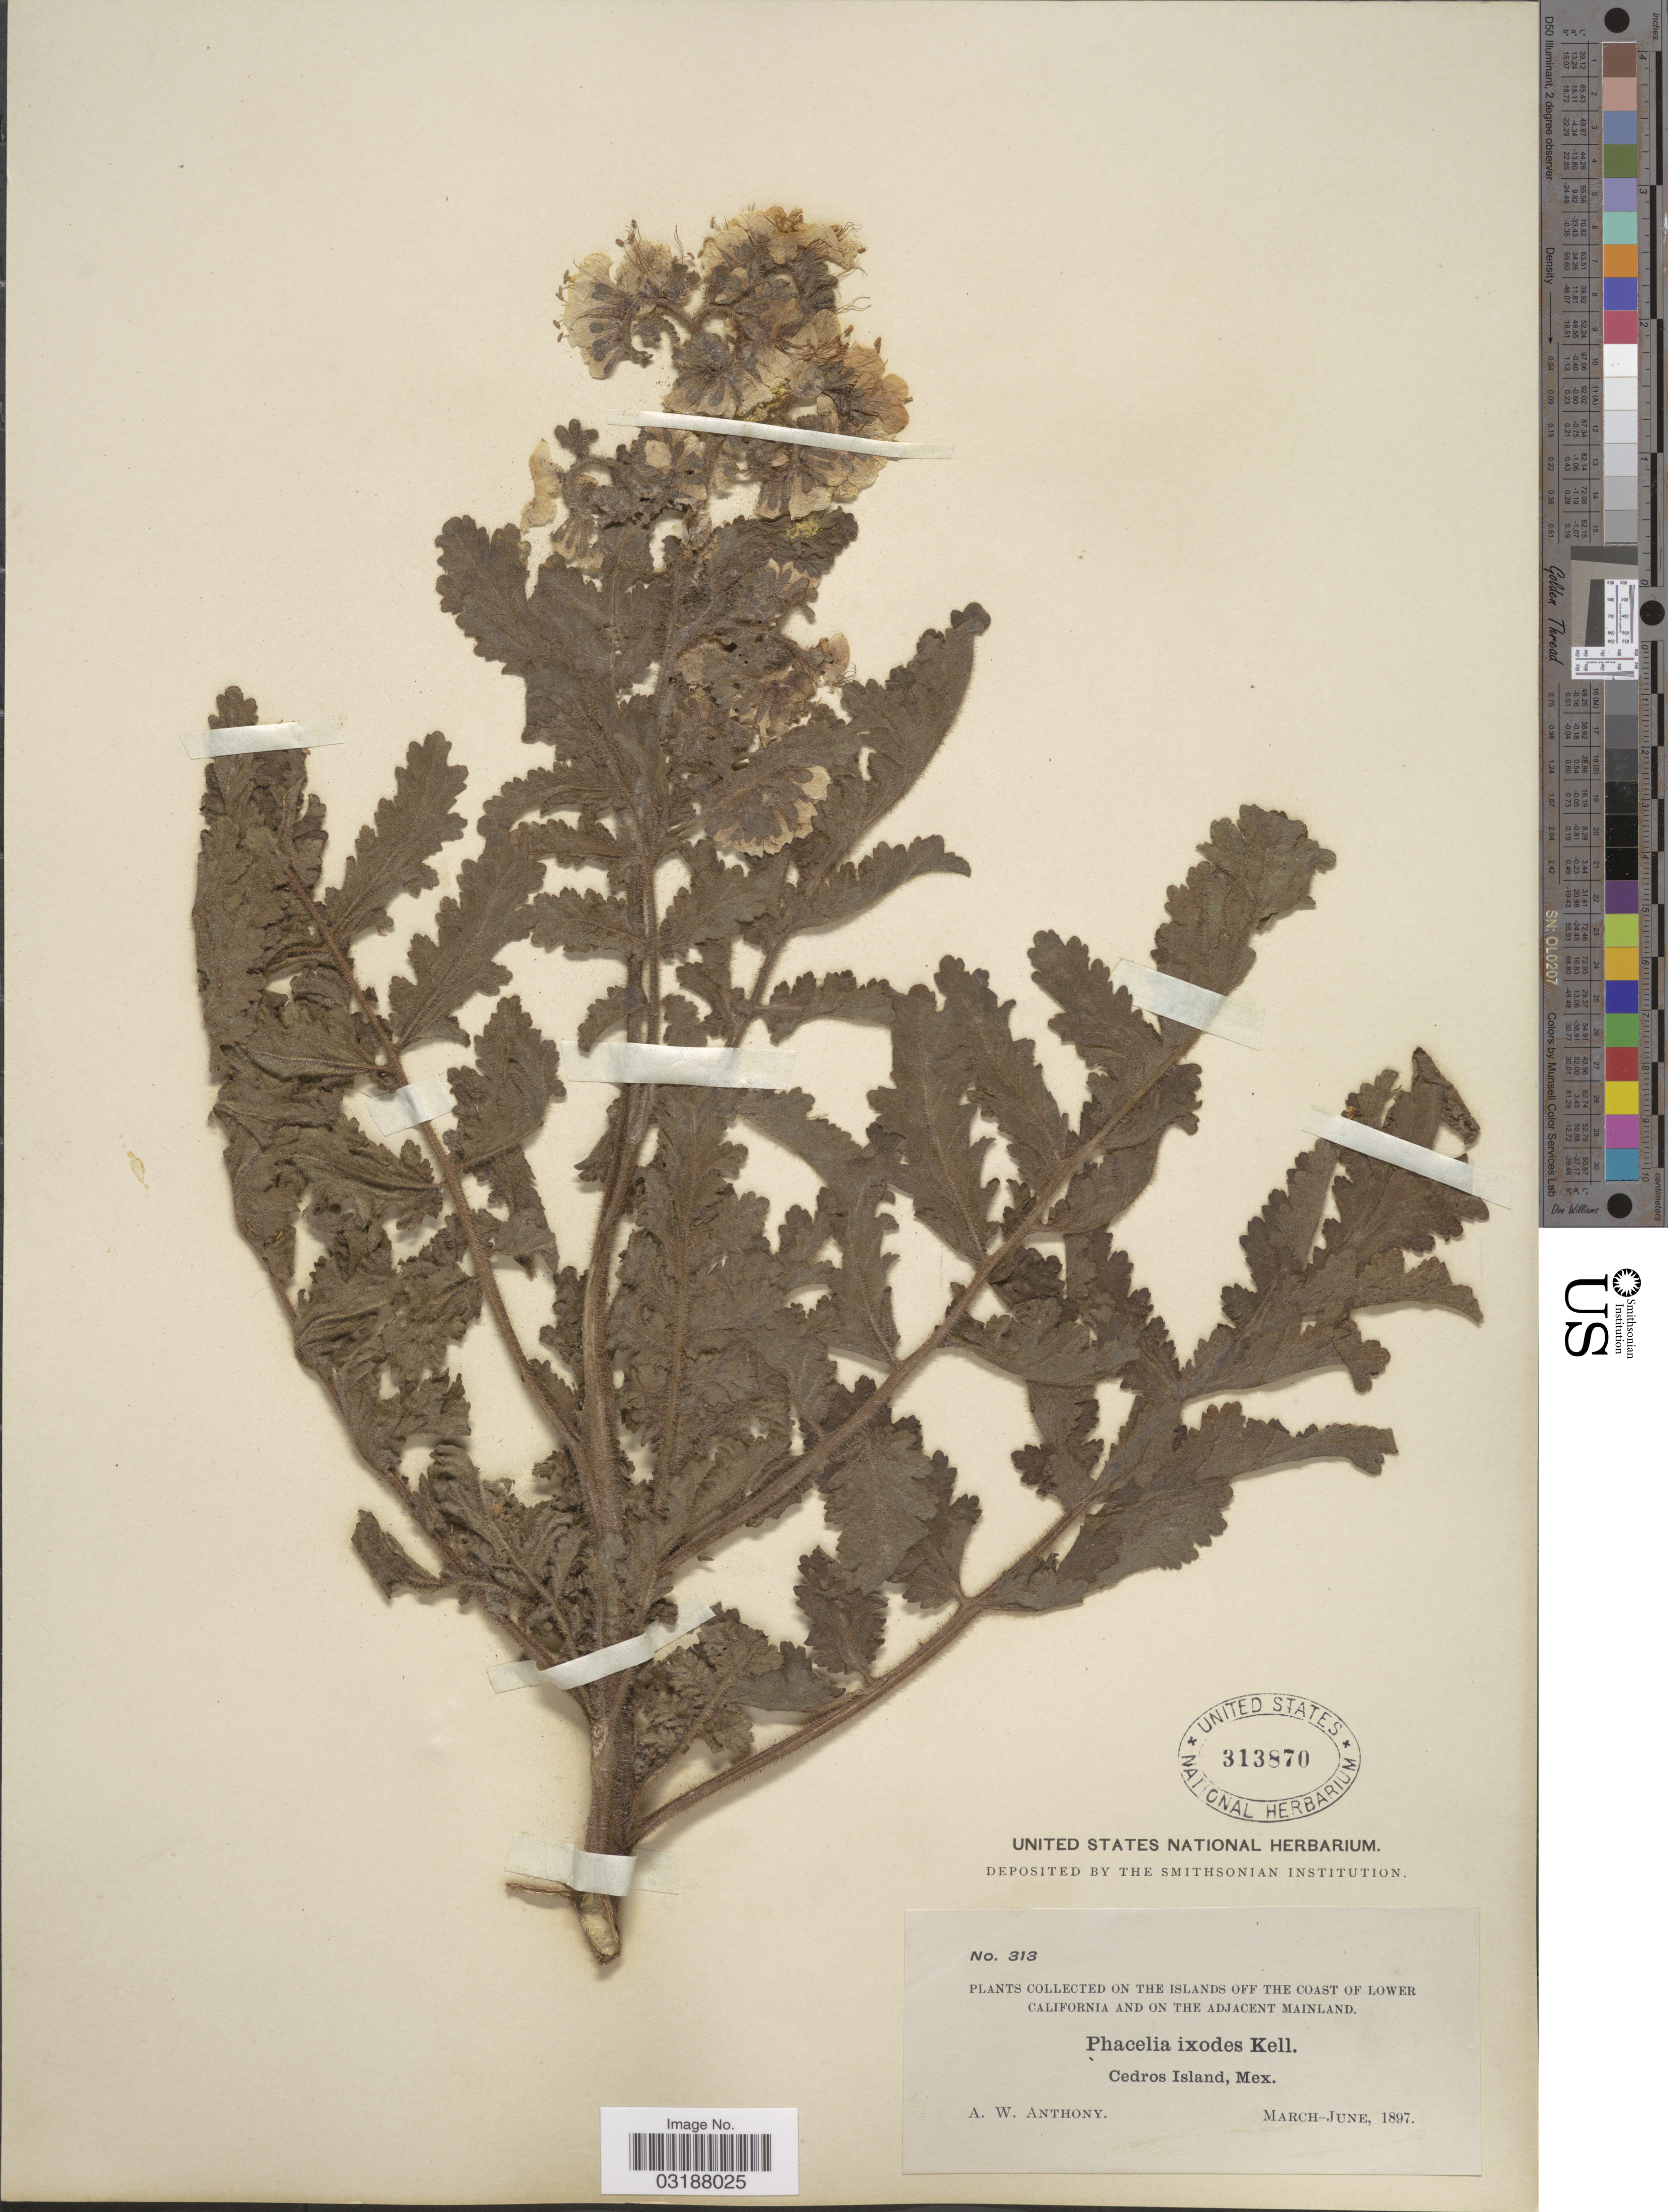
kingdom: Plantae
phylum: Tracheophyta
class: Magnoliopsida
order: Boraginales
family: Hydrophyllaceae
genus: Phacelia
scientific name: Phacelia ixodes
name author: Kellogg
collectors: A. W. Anthony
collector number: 313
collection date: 1897-03/1897-06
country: Mexico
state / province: Baja California Norte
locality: On the Islands off the Coast of Lower California and on the adjacent Mainland. Cedros Island, Mex.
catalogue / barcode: US 313870